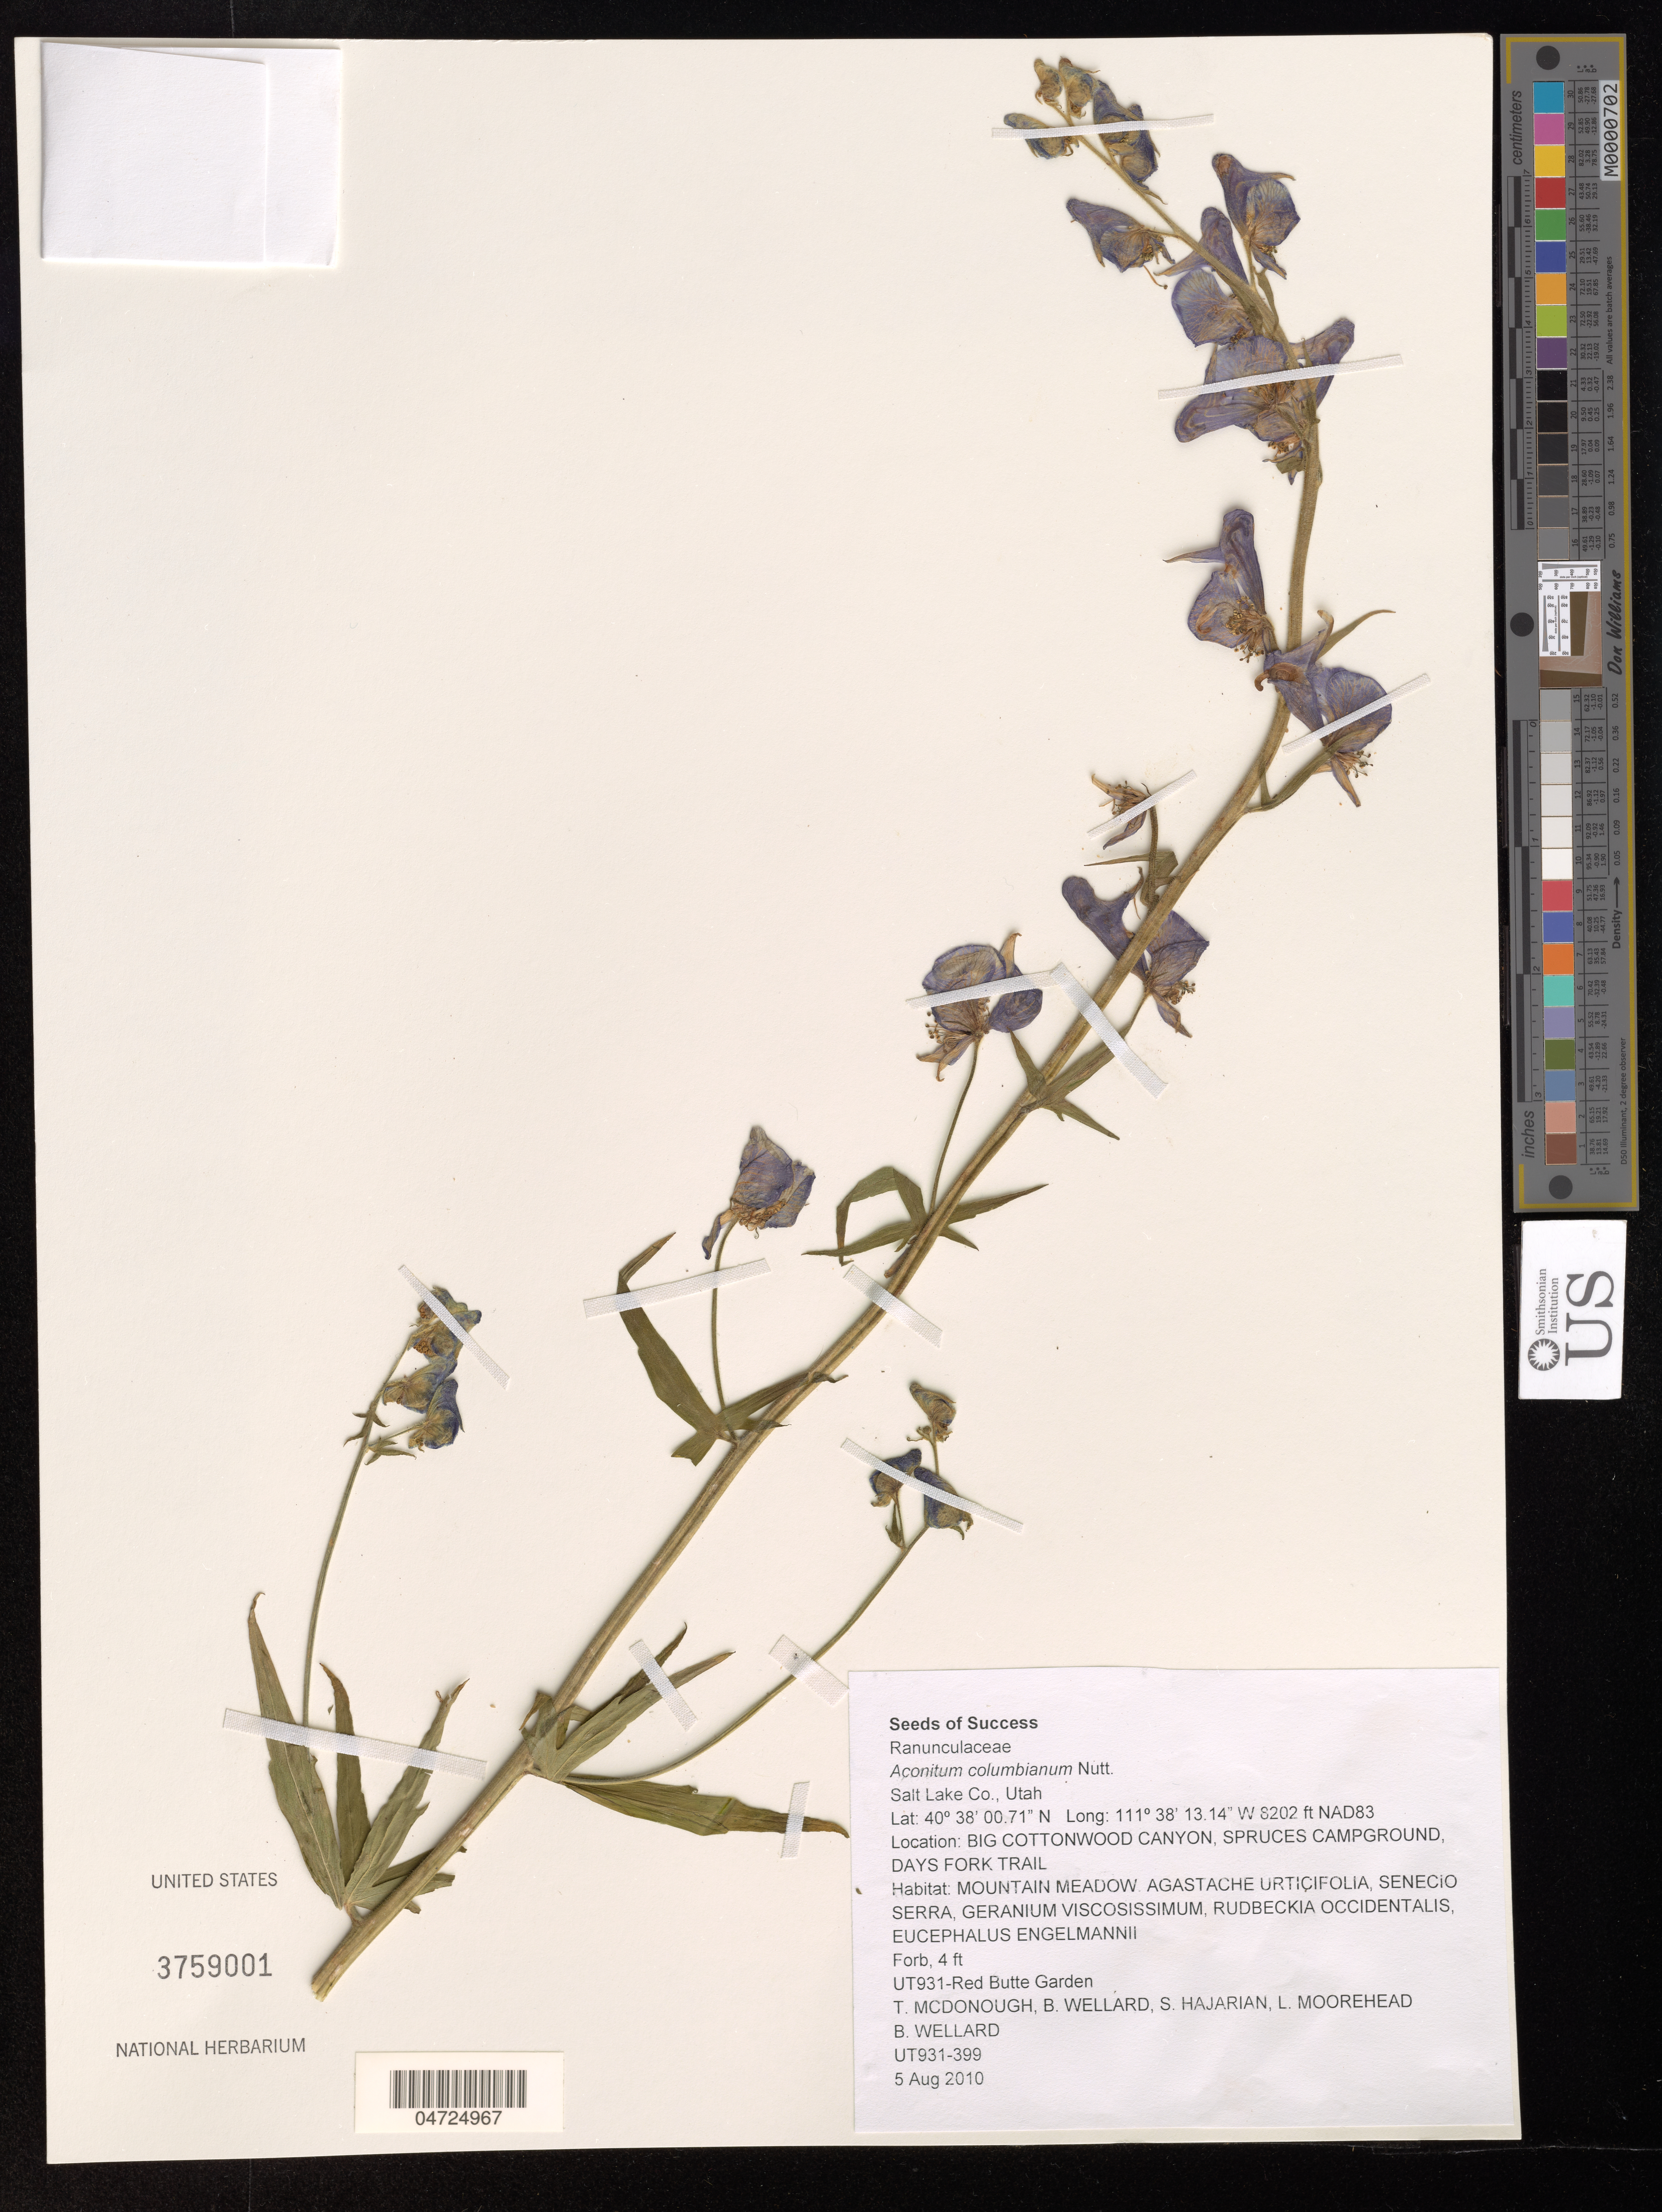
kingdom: Plantae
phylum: Tracheophyta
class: Magnoliopsida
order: Ranunculales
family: Ranunculaceae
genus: Aconitum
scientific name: Aconitum columbianum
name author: Nutt.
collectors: T. McDonough, B. Wellard, S. Hajarian & L. Moorehead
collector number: UT931-399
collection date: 2010-08-05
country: United States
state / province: Utah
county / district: Salt Lake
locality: Salt Lake Co. NAD83. Big Cottonwood Canyon, Spruces Campground, Days Fork Trail.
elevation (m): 2500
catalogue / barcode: US 3759001